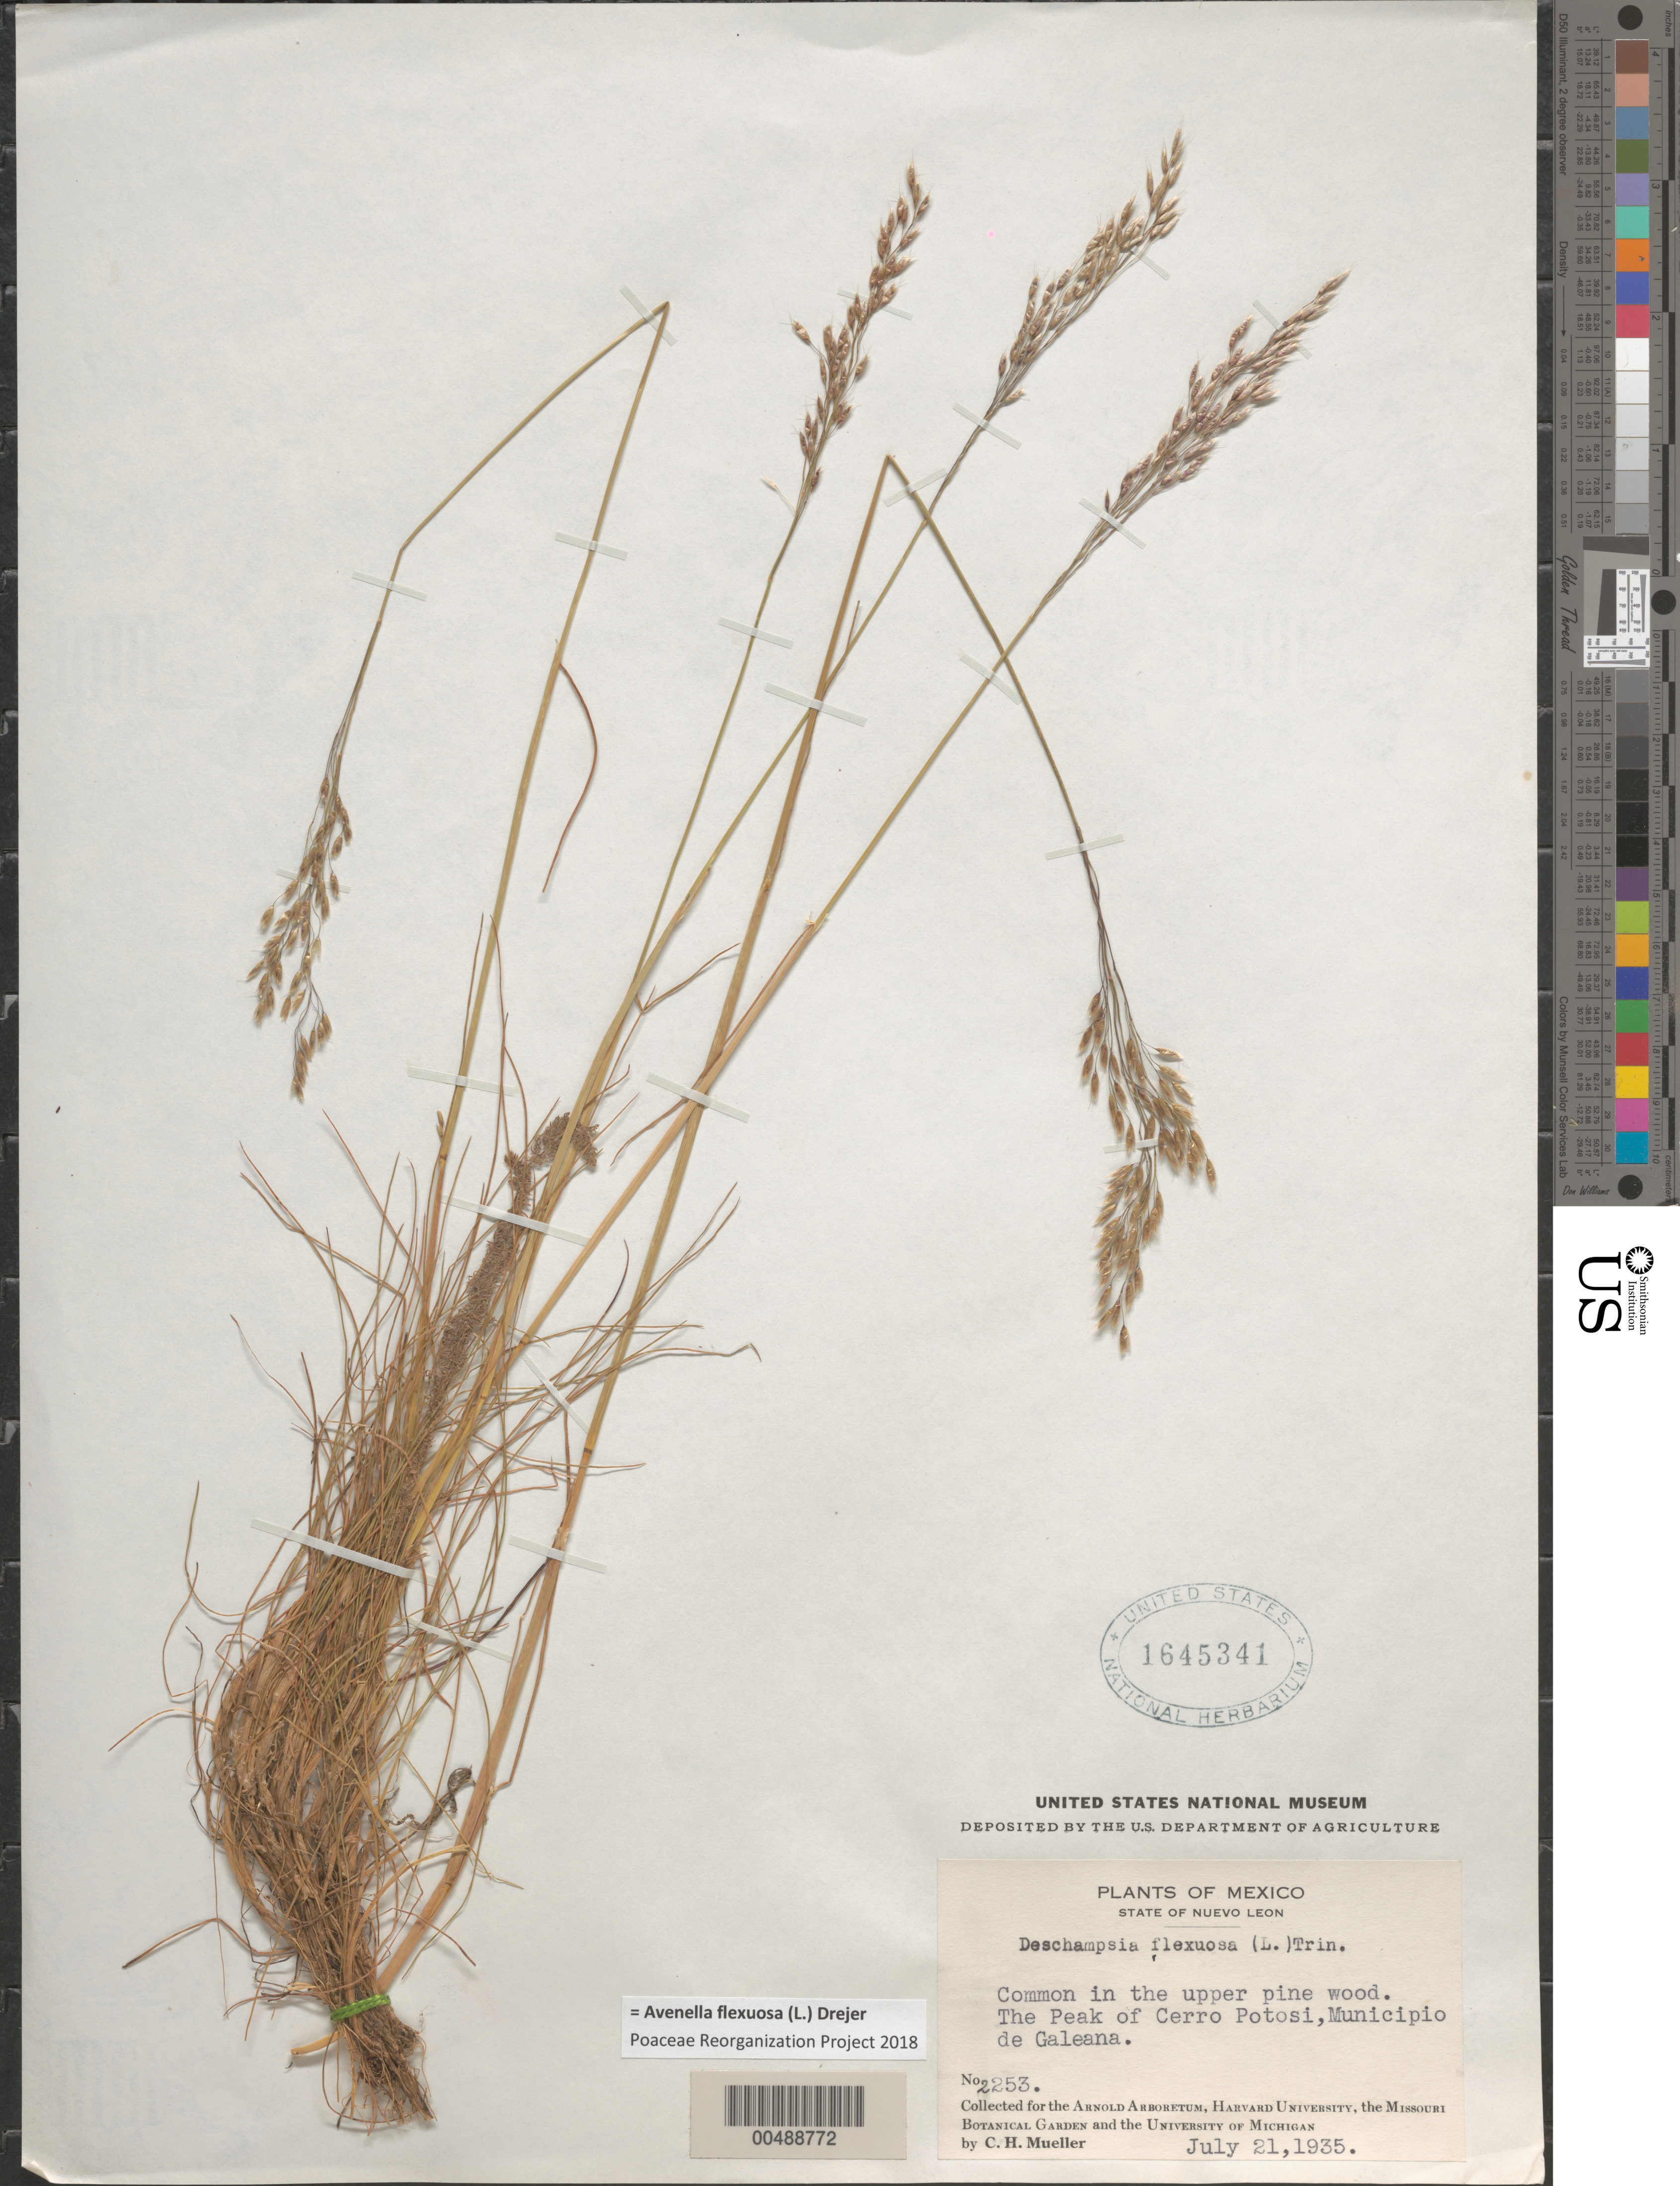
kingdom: Plantae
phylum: Tracheophyta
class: Liliopsida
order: Poales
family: Poaceae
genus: Avenella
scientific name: Avenella flexuosa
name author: (L.) Drejer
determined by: Poaceae Reorganization Project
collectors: C. H. Muller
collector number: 2253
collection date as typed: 21 Jul 1935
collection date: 1935-07-21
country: Mexico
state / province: Nuevo Leon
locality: The peak of Cerro Potosi, Galeana Mun.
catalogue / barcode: US 1645341